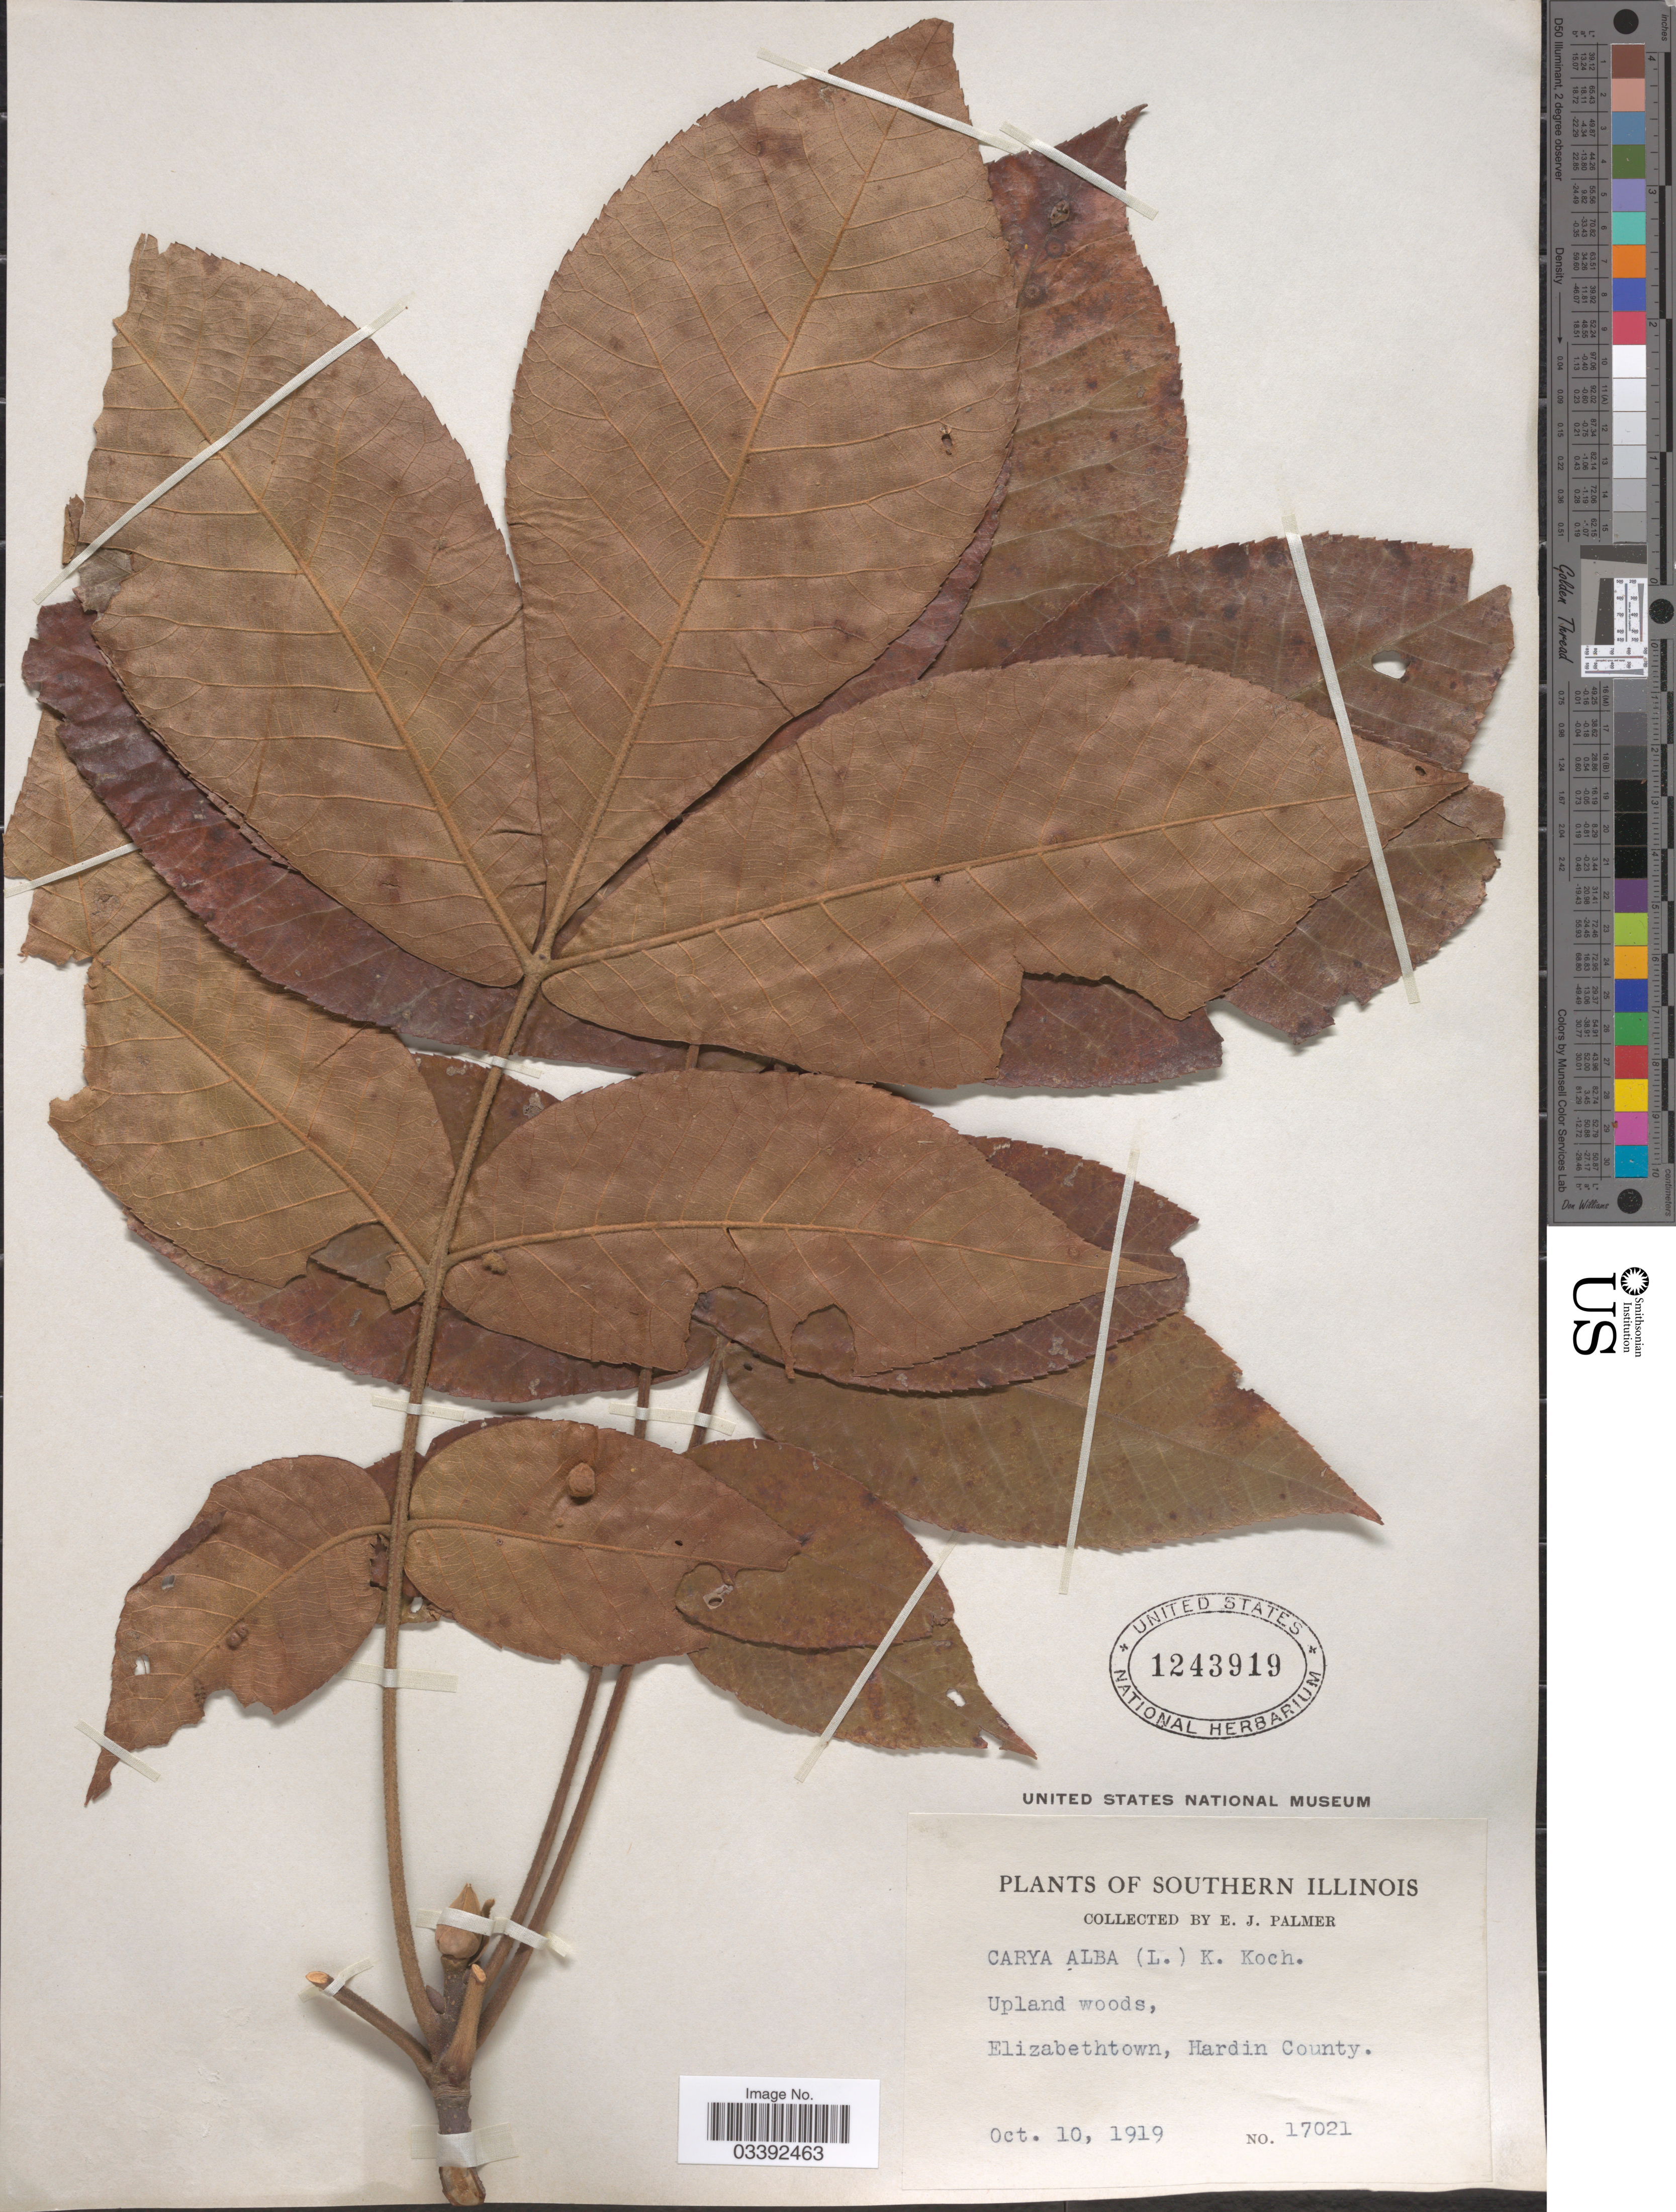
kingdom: Plantae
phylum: Tracheophyta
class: Magnoliopsida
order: Fagales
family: Juglandaceae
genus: Carya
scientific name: Carya tomentosa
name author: (Lam.) Nutt.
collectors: E. J. Palmer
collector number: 17021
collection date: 1919-10-10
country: United States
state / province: Illinois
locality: Southern Illinois. Elizabethtown, Hardin County.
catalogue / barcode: US 1243919